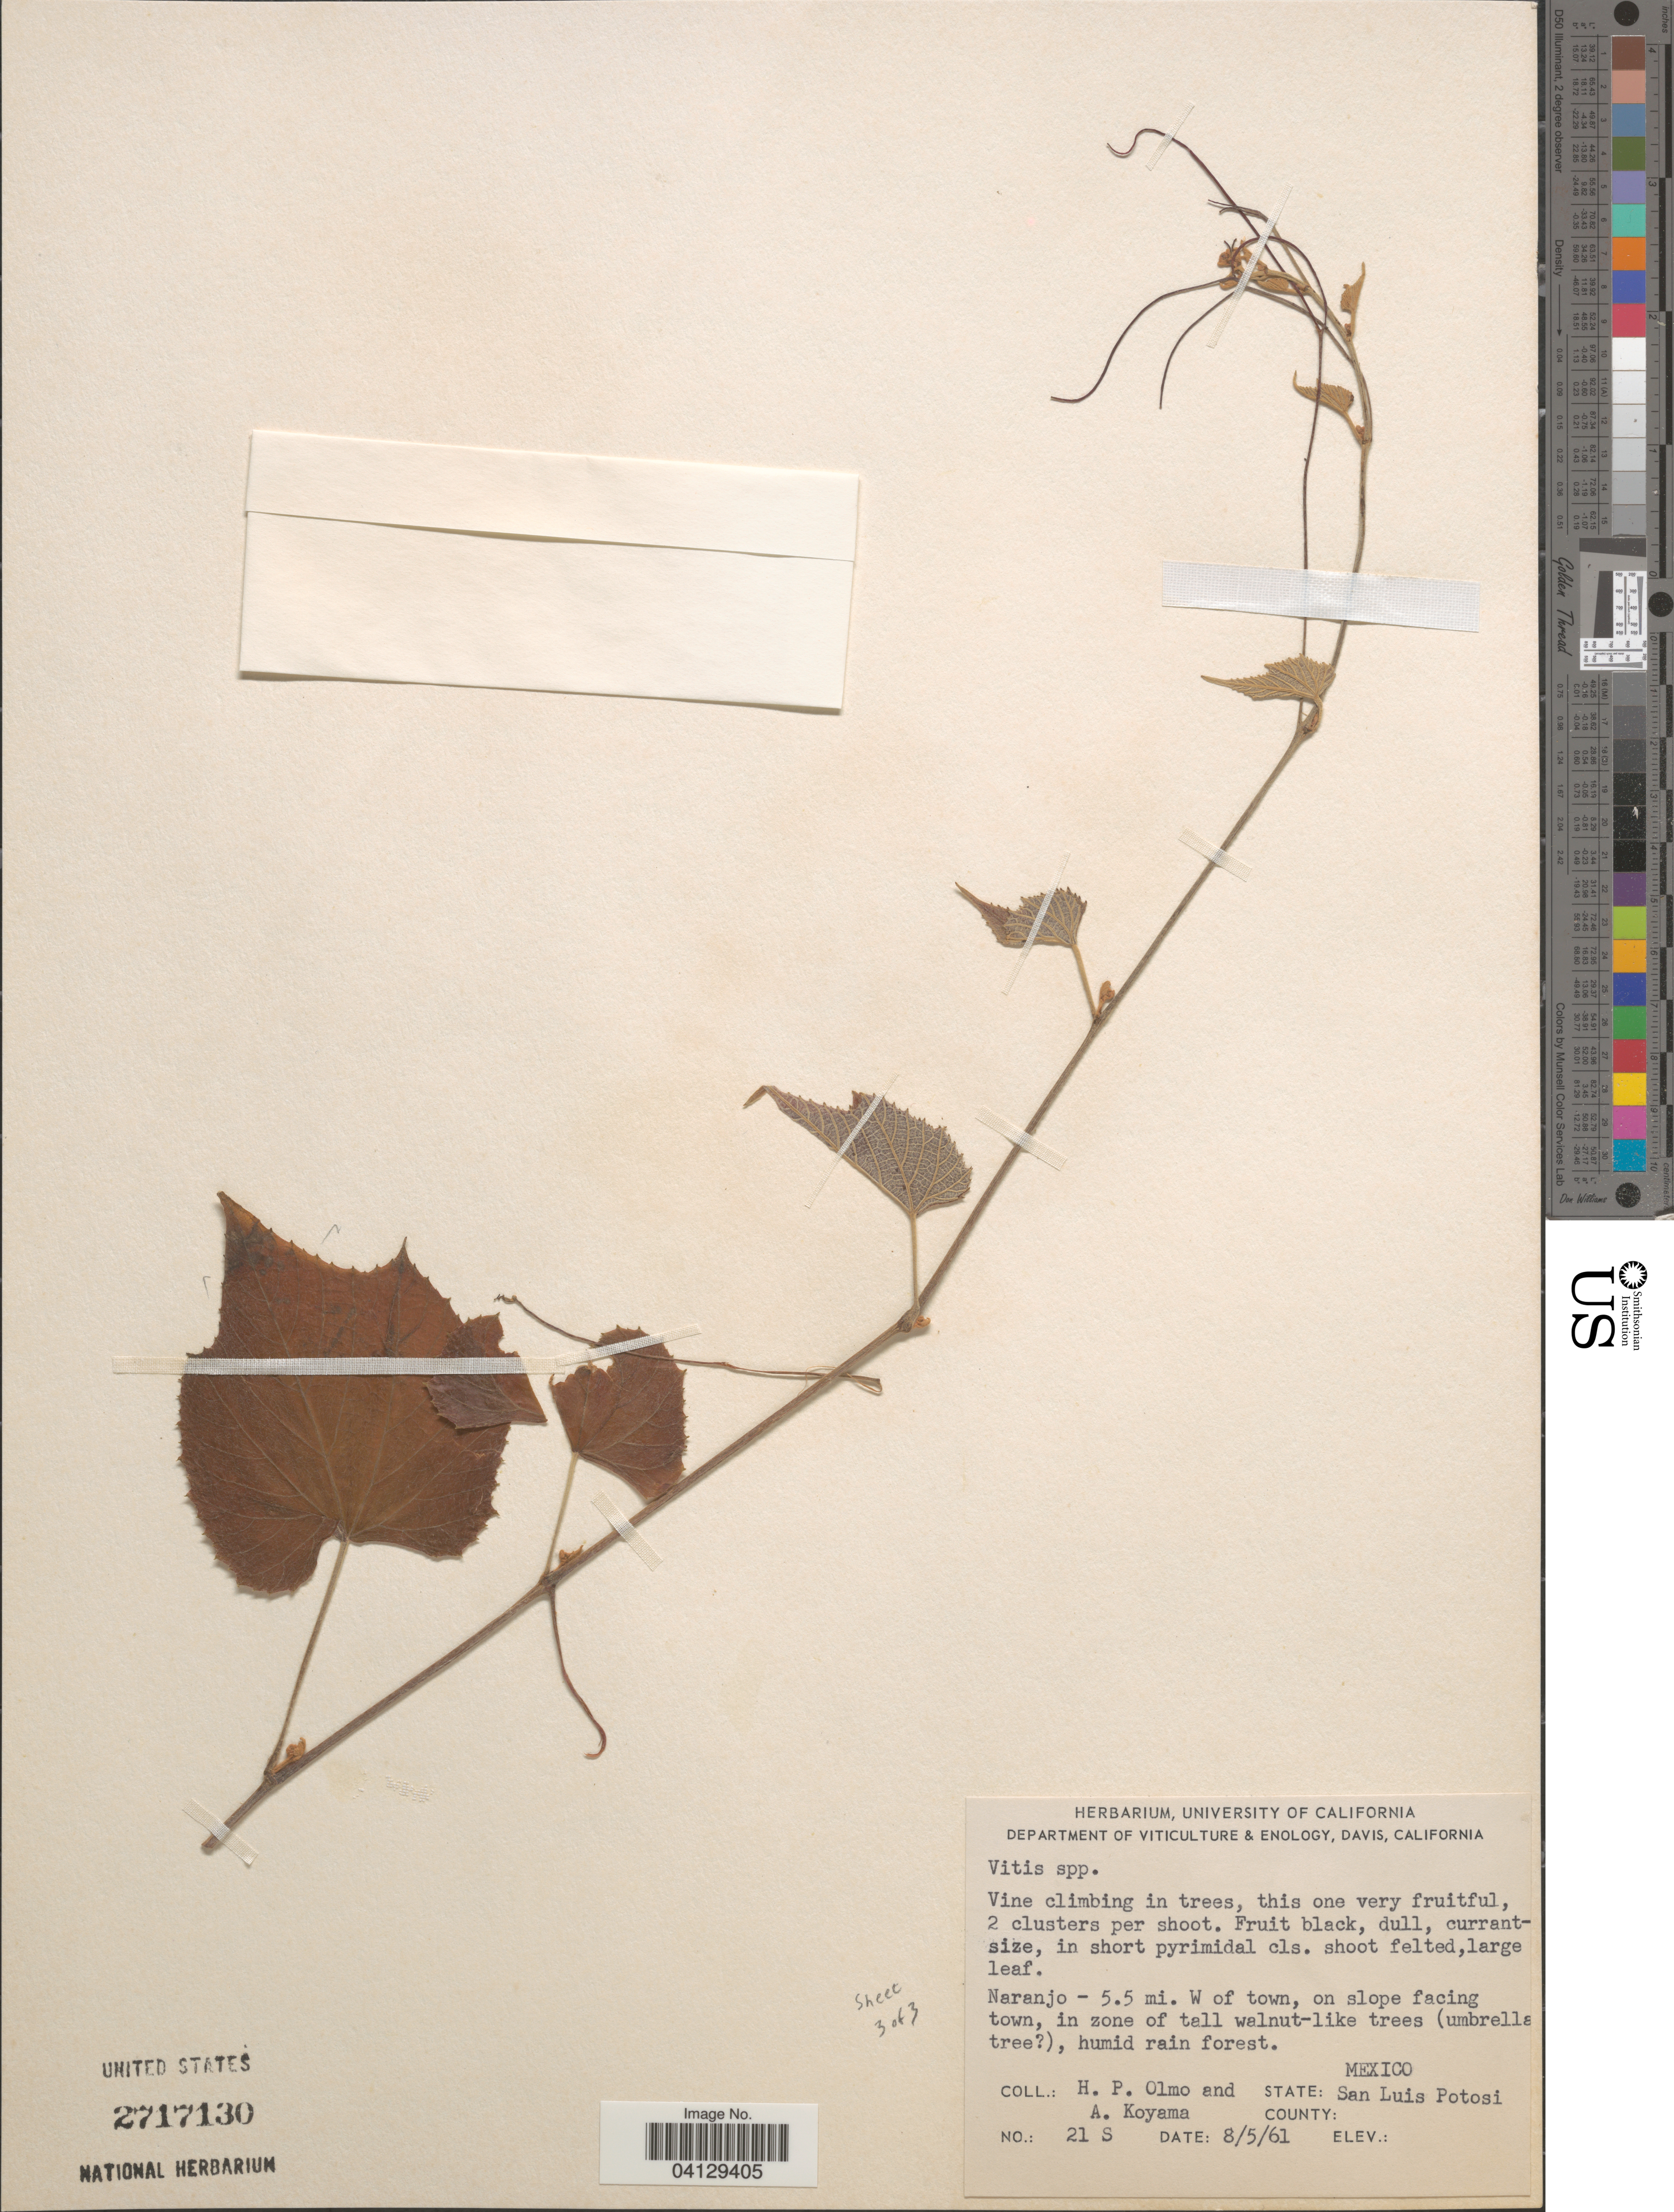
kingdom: Plantae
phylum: Tracheophyta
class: Magnoliopsida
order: Vitales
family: Vitaceae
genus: Vitis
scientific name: Vitis sp.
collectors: H. Olmo & A. Koyama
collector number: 21S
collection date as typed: Transcribed d/m/y: 5/8/61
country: Mexico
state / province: San Luis Potosí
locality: Naranjo - 5.5 mi. W of town, on slope facing town.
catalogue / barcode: US 2717130